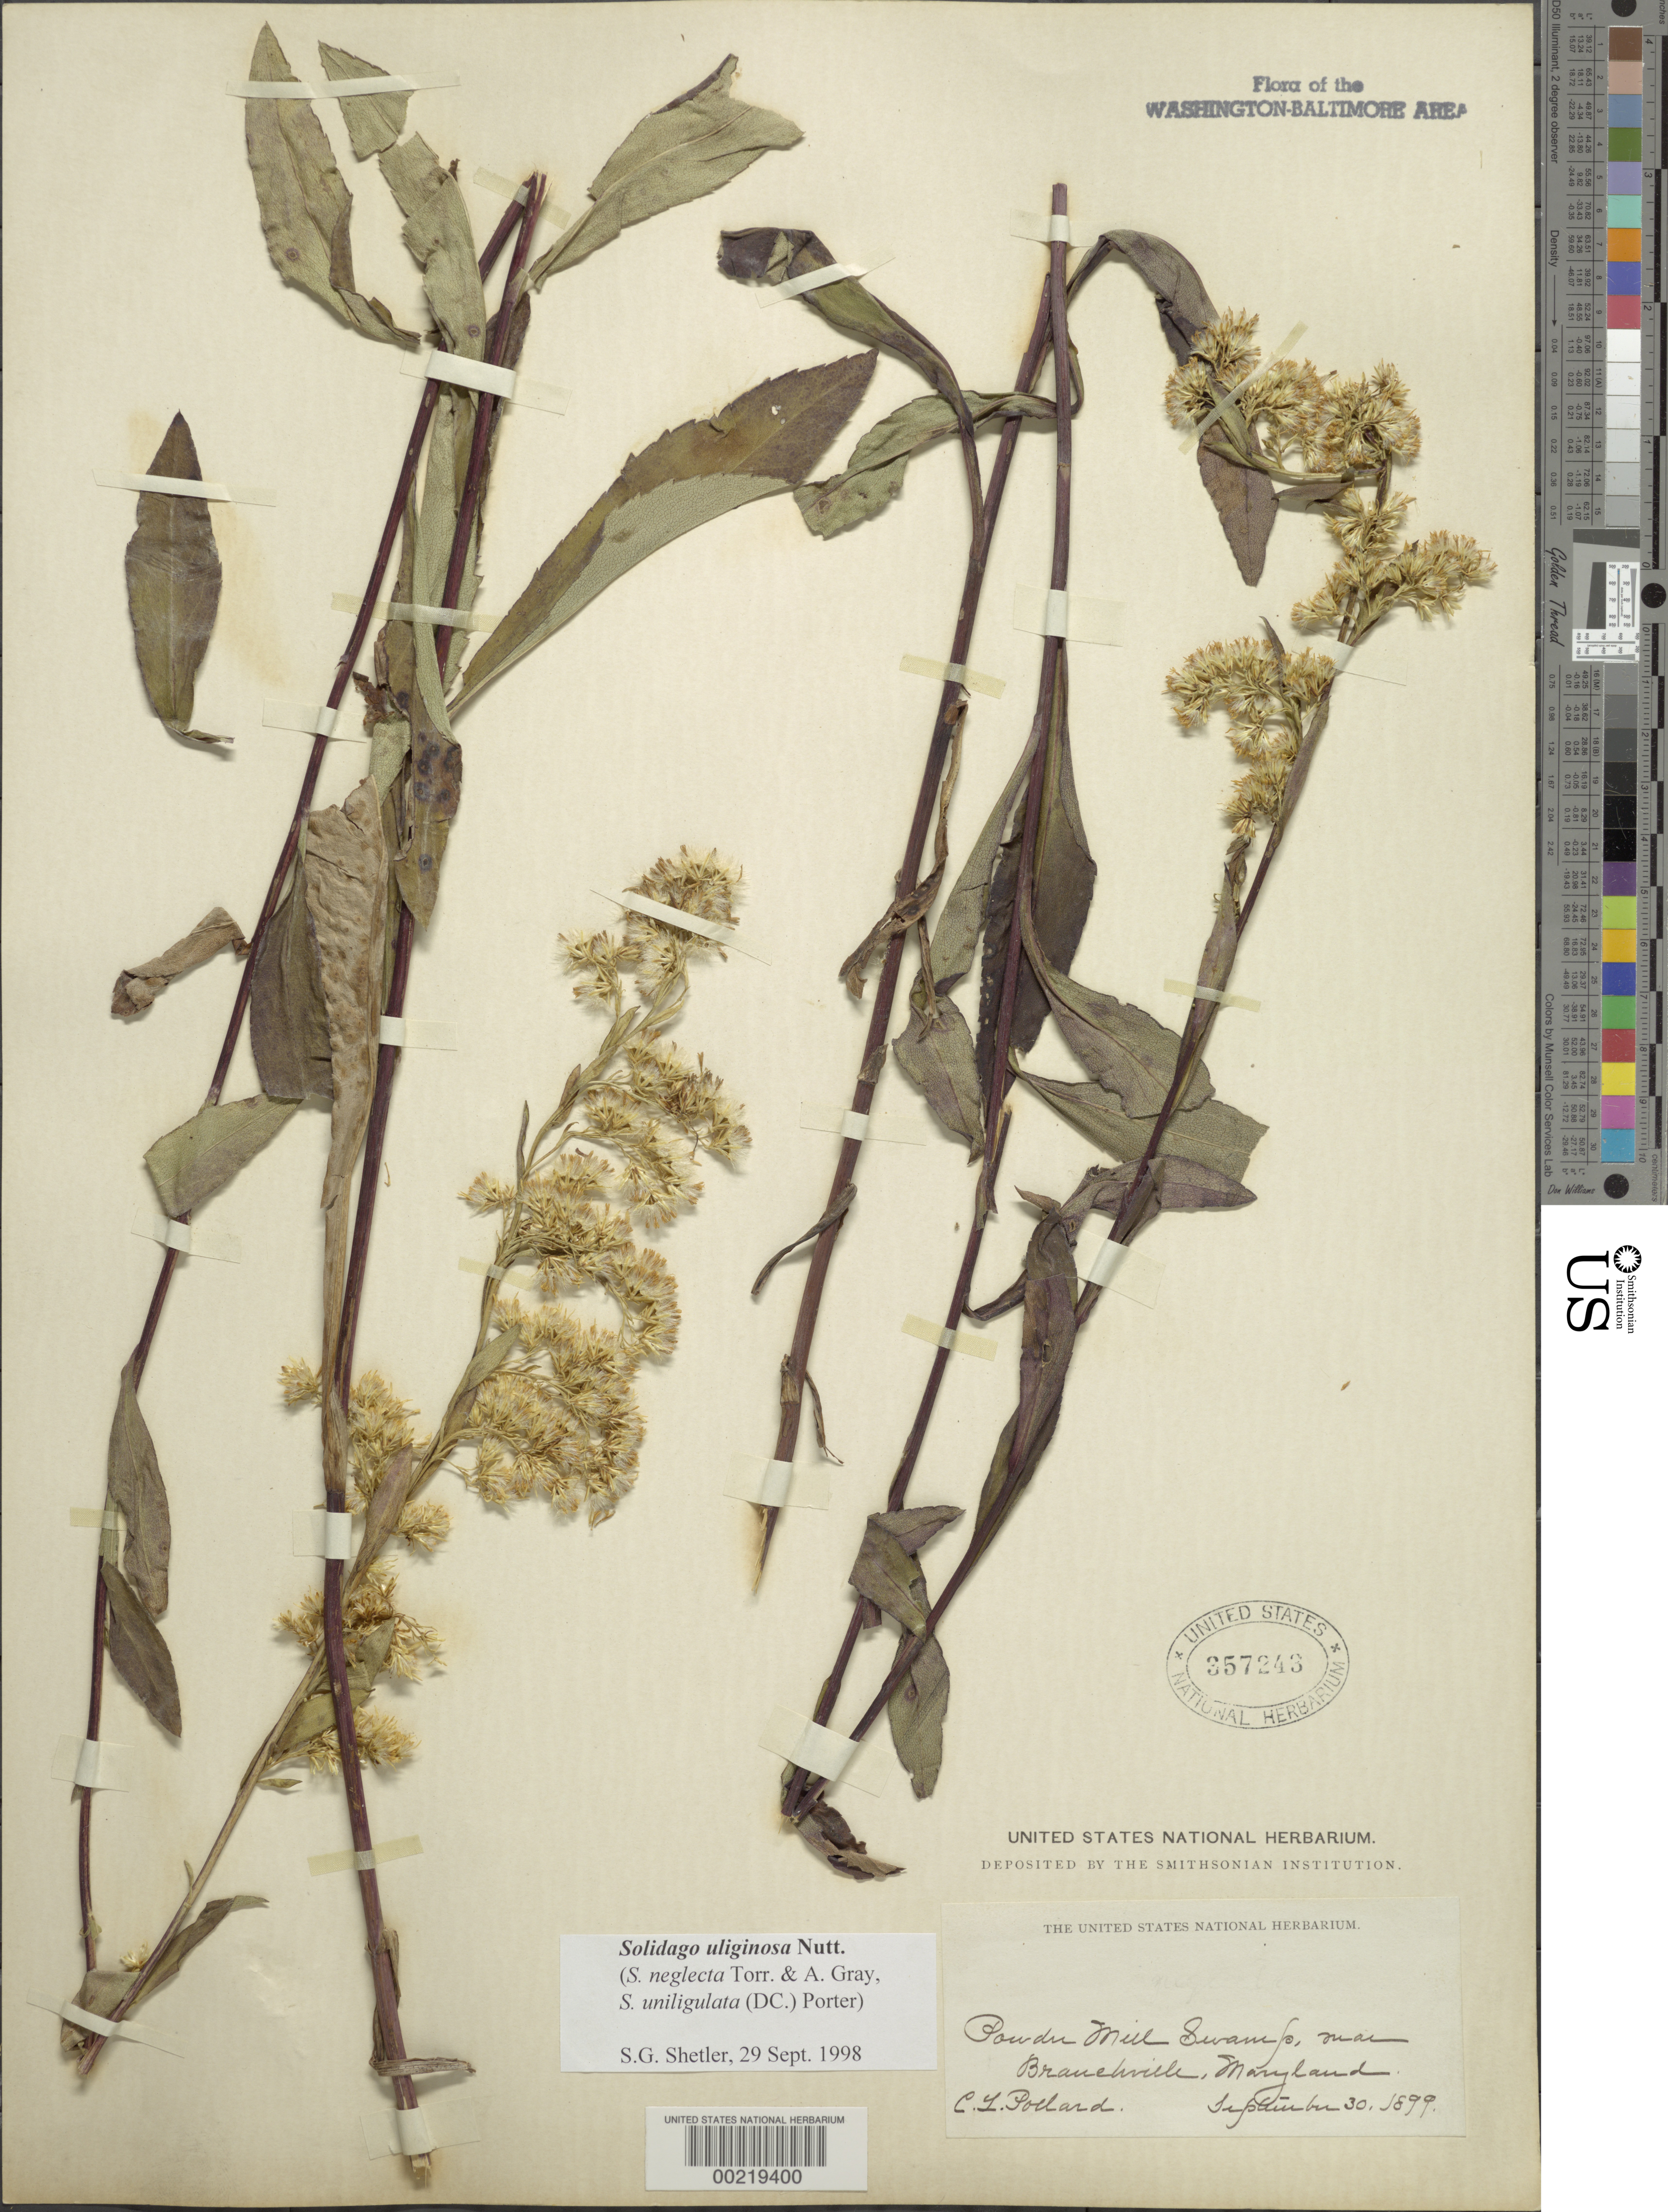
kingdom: Plantae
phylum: Tracheophyta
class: Magnoliopsida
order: Asterales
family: Asteraceae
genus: Solidago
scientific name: Solidago uliginosa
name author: Nutt.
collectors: C. L. Pollard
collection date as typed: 30 Sep 1899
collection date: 1899-09-30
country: United States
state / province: Maryland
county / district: Prince George's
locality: Old Powdermill Swamp, near Beltsville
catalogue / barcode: US 357243